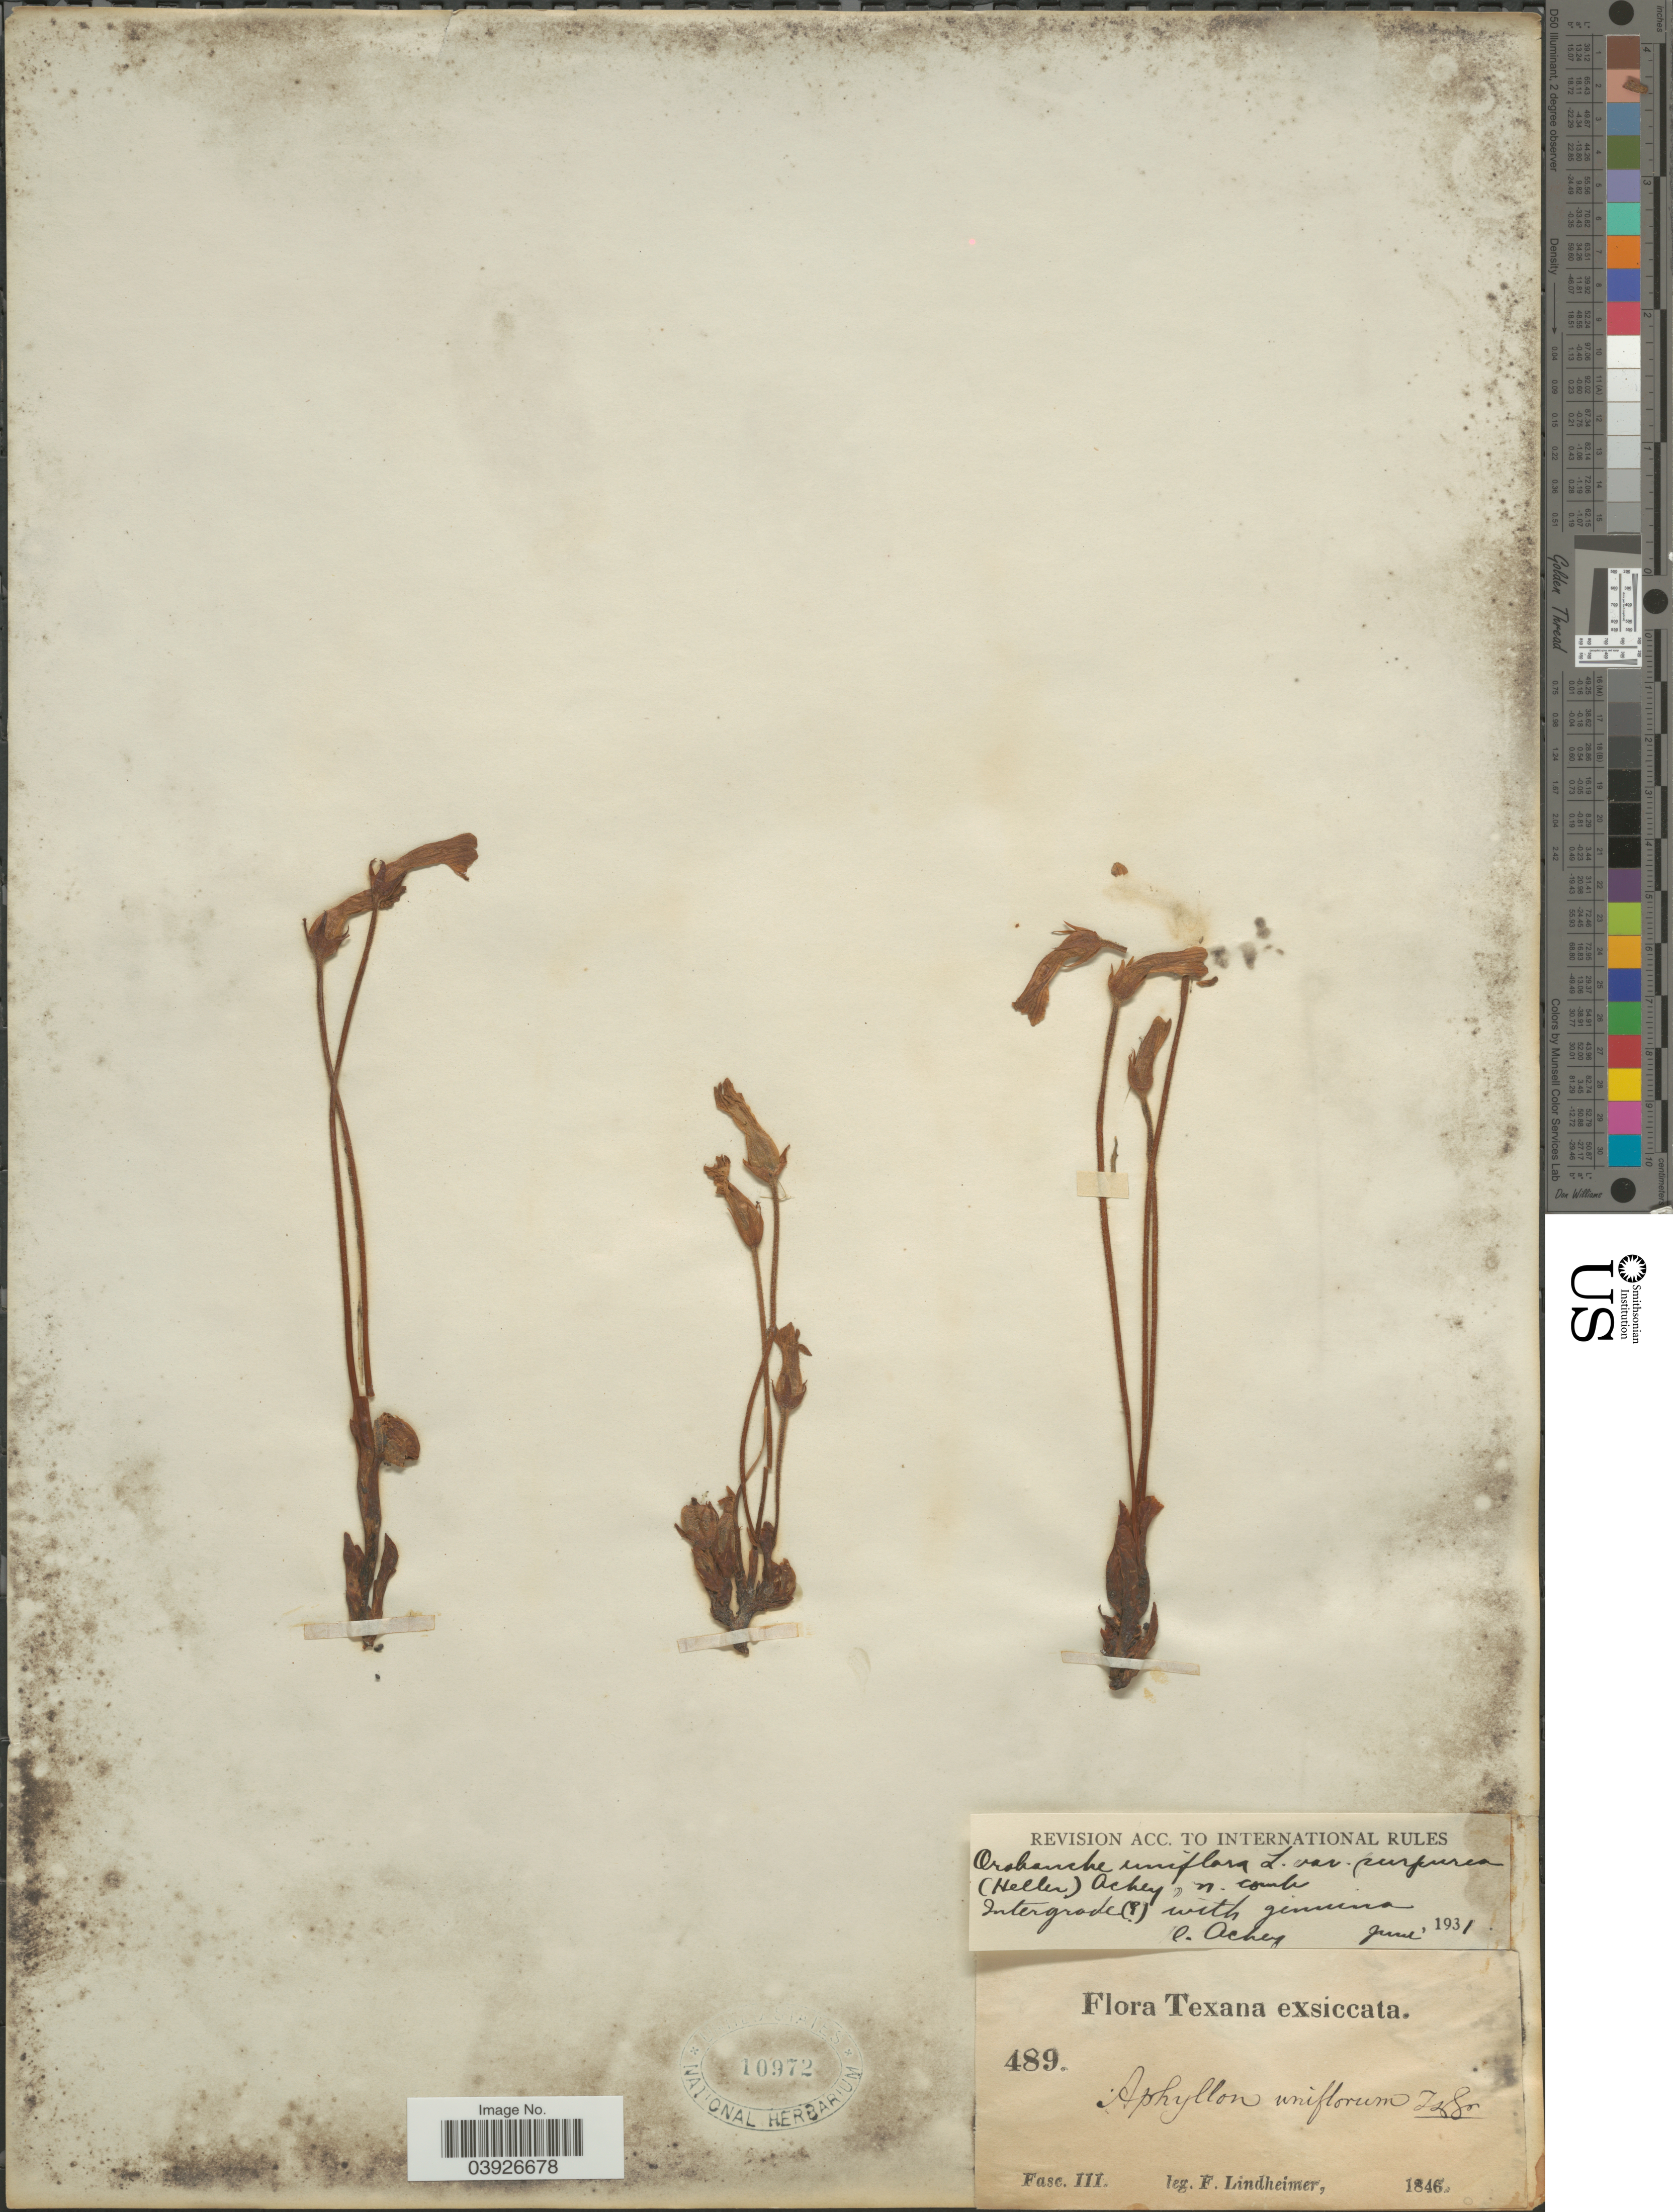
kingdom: Plantae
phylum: Tracheophyta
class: Magnoliopsida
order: Lamiales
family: Orobanchaceae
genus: Aphyllon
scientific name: Aphyllon purpureum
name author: (A. Heller) Holub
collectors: F. Lindheimer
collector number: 489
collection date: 1846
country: United States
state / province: Texas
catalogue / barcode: US 10972